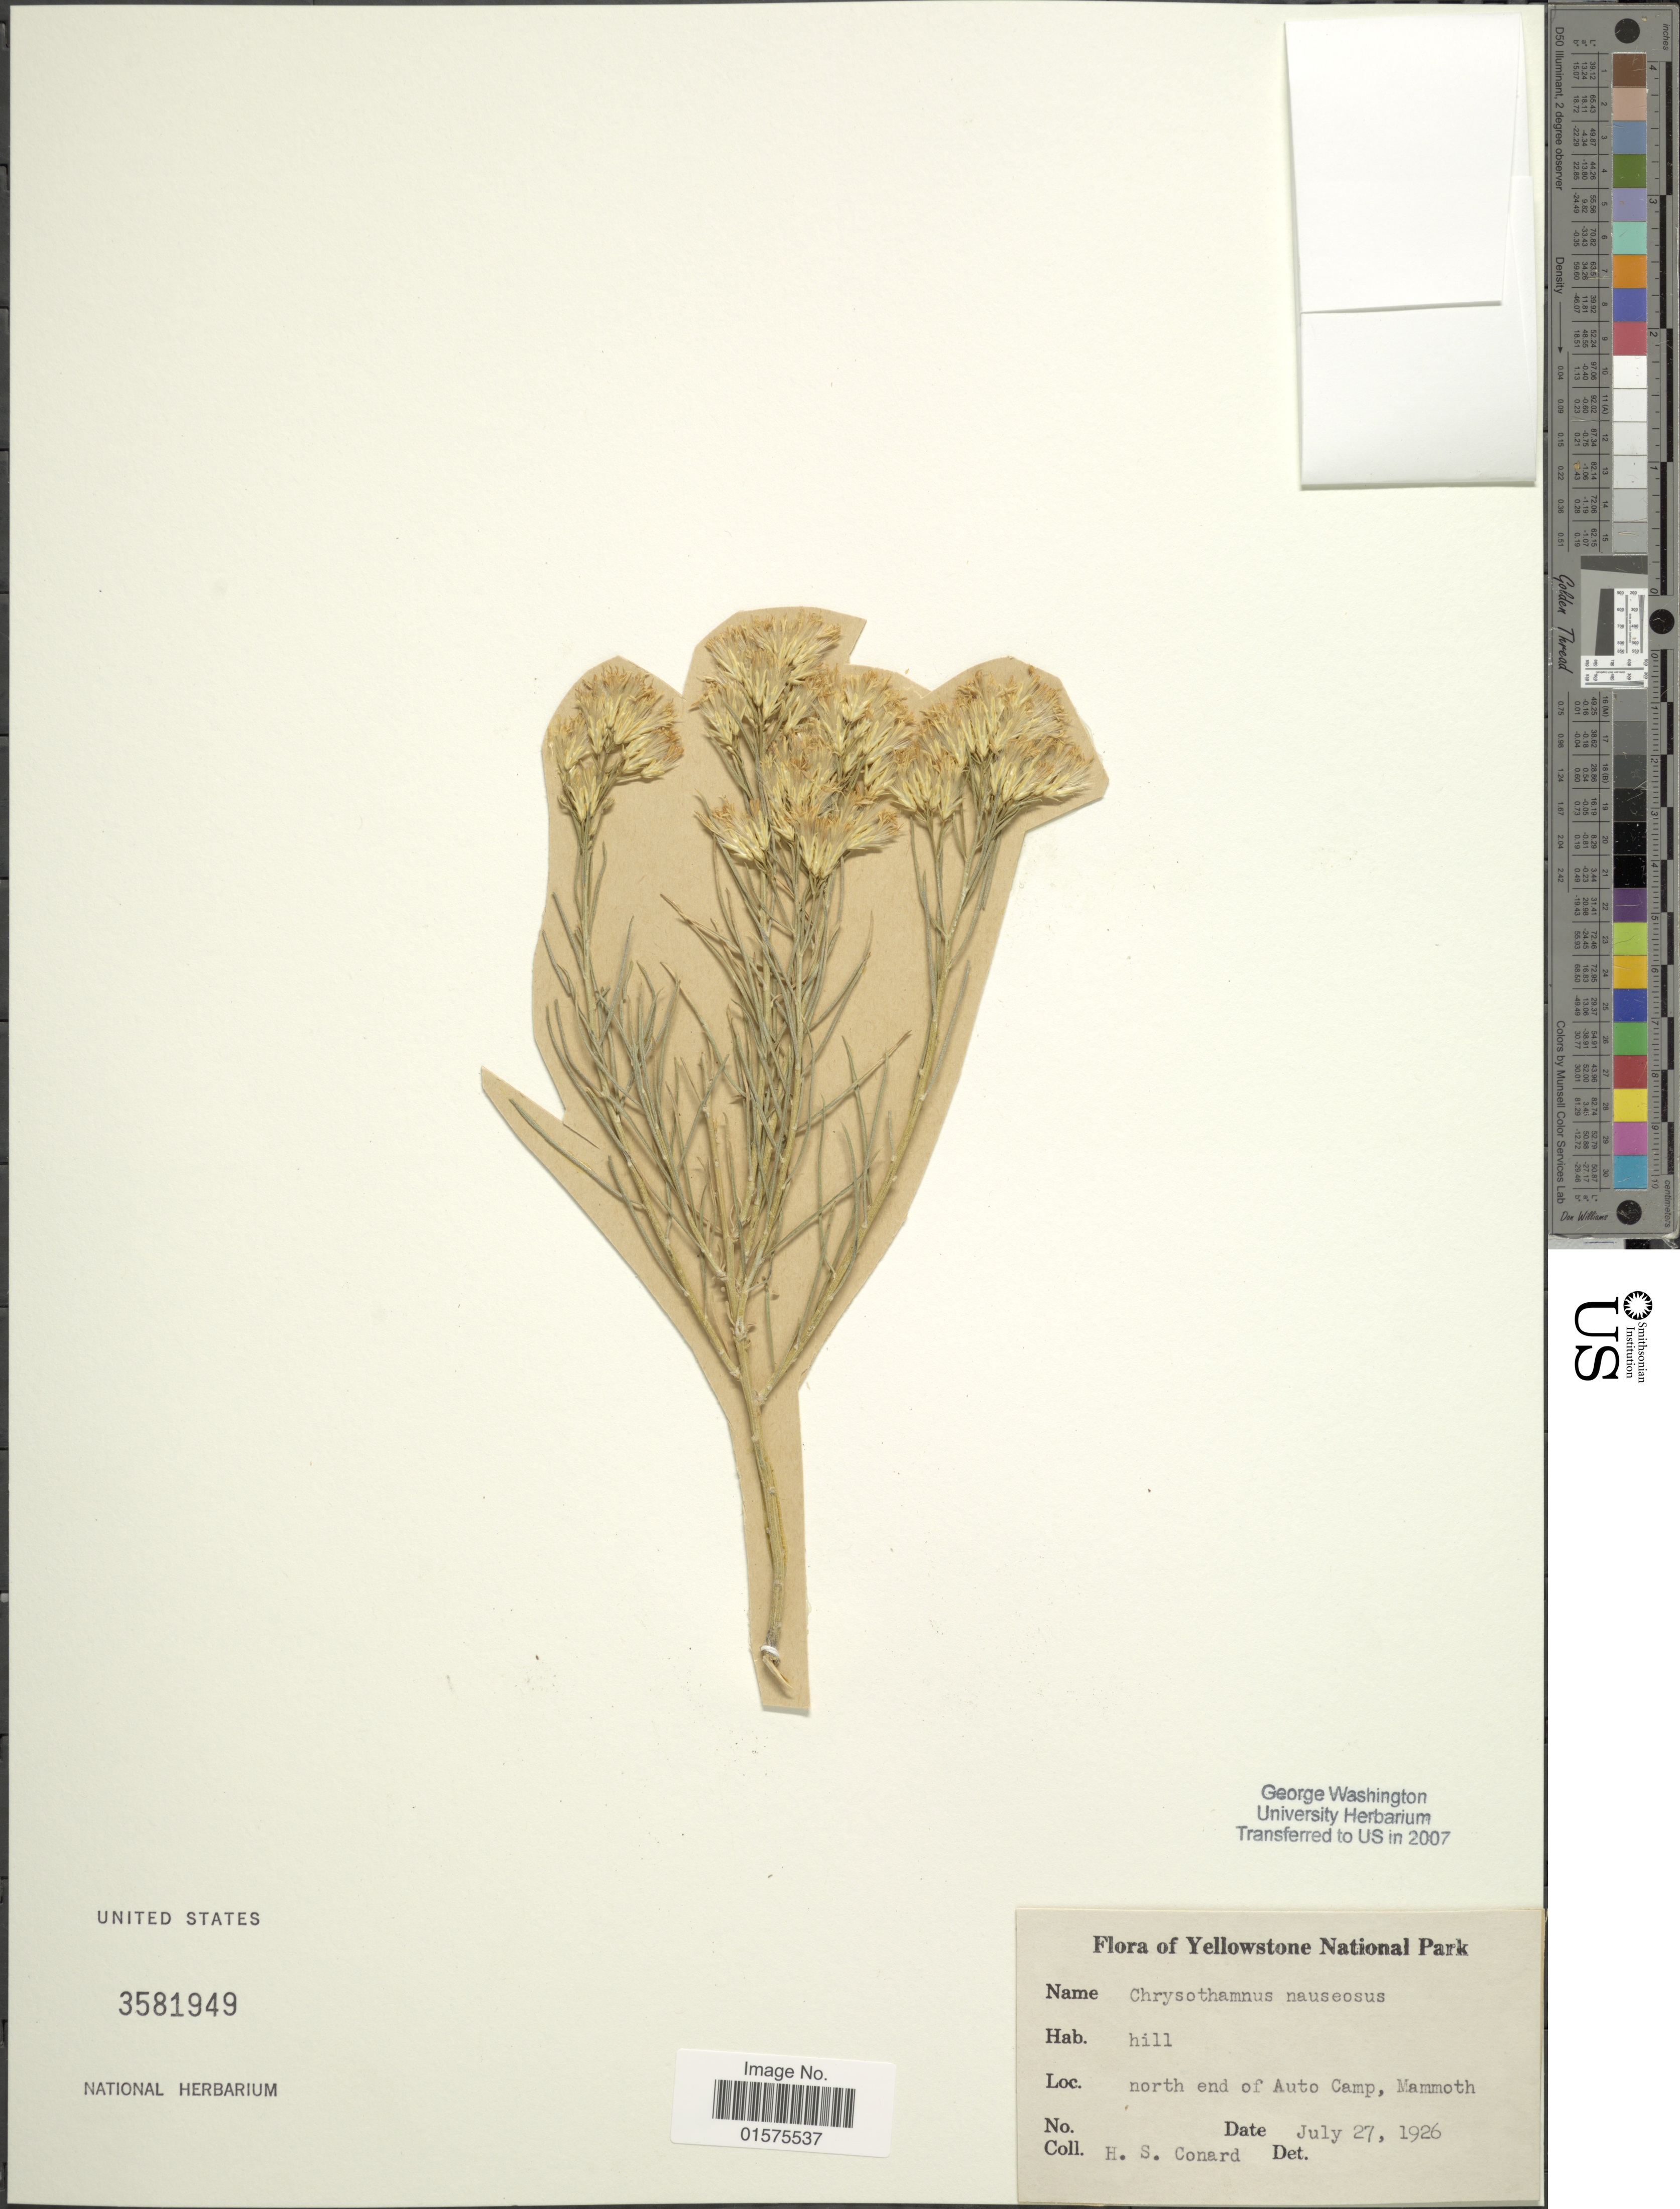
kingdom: Plantae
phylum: Tracheophyta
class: Magnoliopsida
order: Asterales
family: Asteraceae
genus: Ericameria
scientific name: Ericameria nauseosa var. nauseosa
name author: (Pall. ex Pursh) G.L. Nesom & G.I. Baird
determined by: Urbatsch, Lowell E., Curator (LSU), Louisiana State University (UNITED STATES)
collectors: H. S. Conard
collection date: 1926-07-27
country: United States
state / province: Wyoming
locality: Yellowstone National Park. North end of Auto Camp, Mammoth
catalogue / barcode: US 3581949